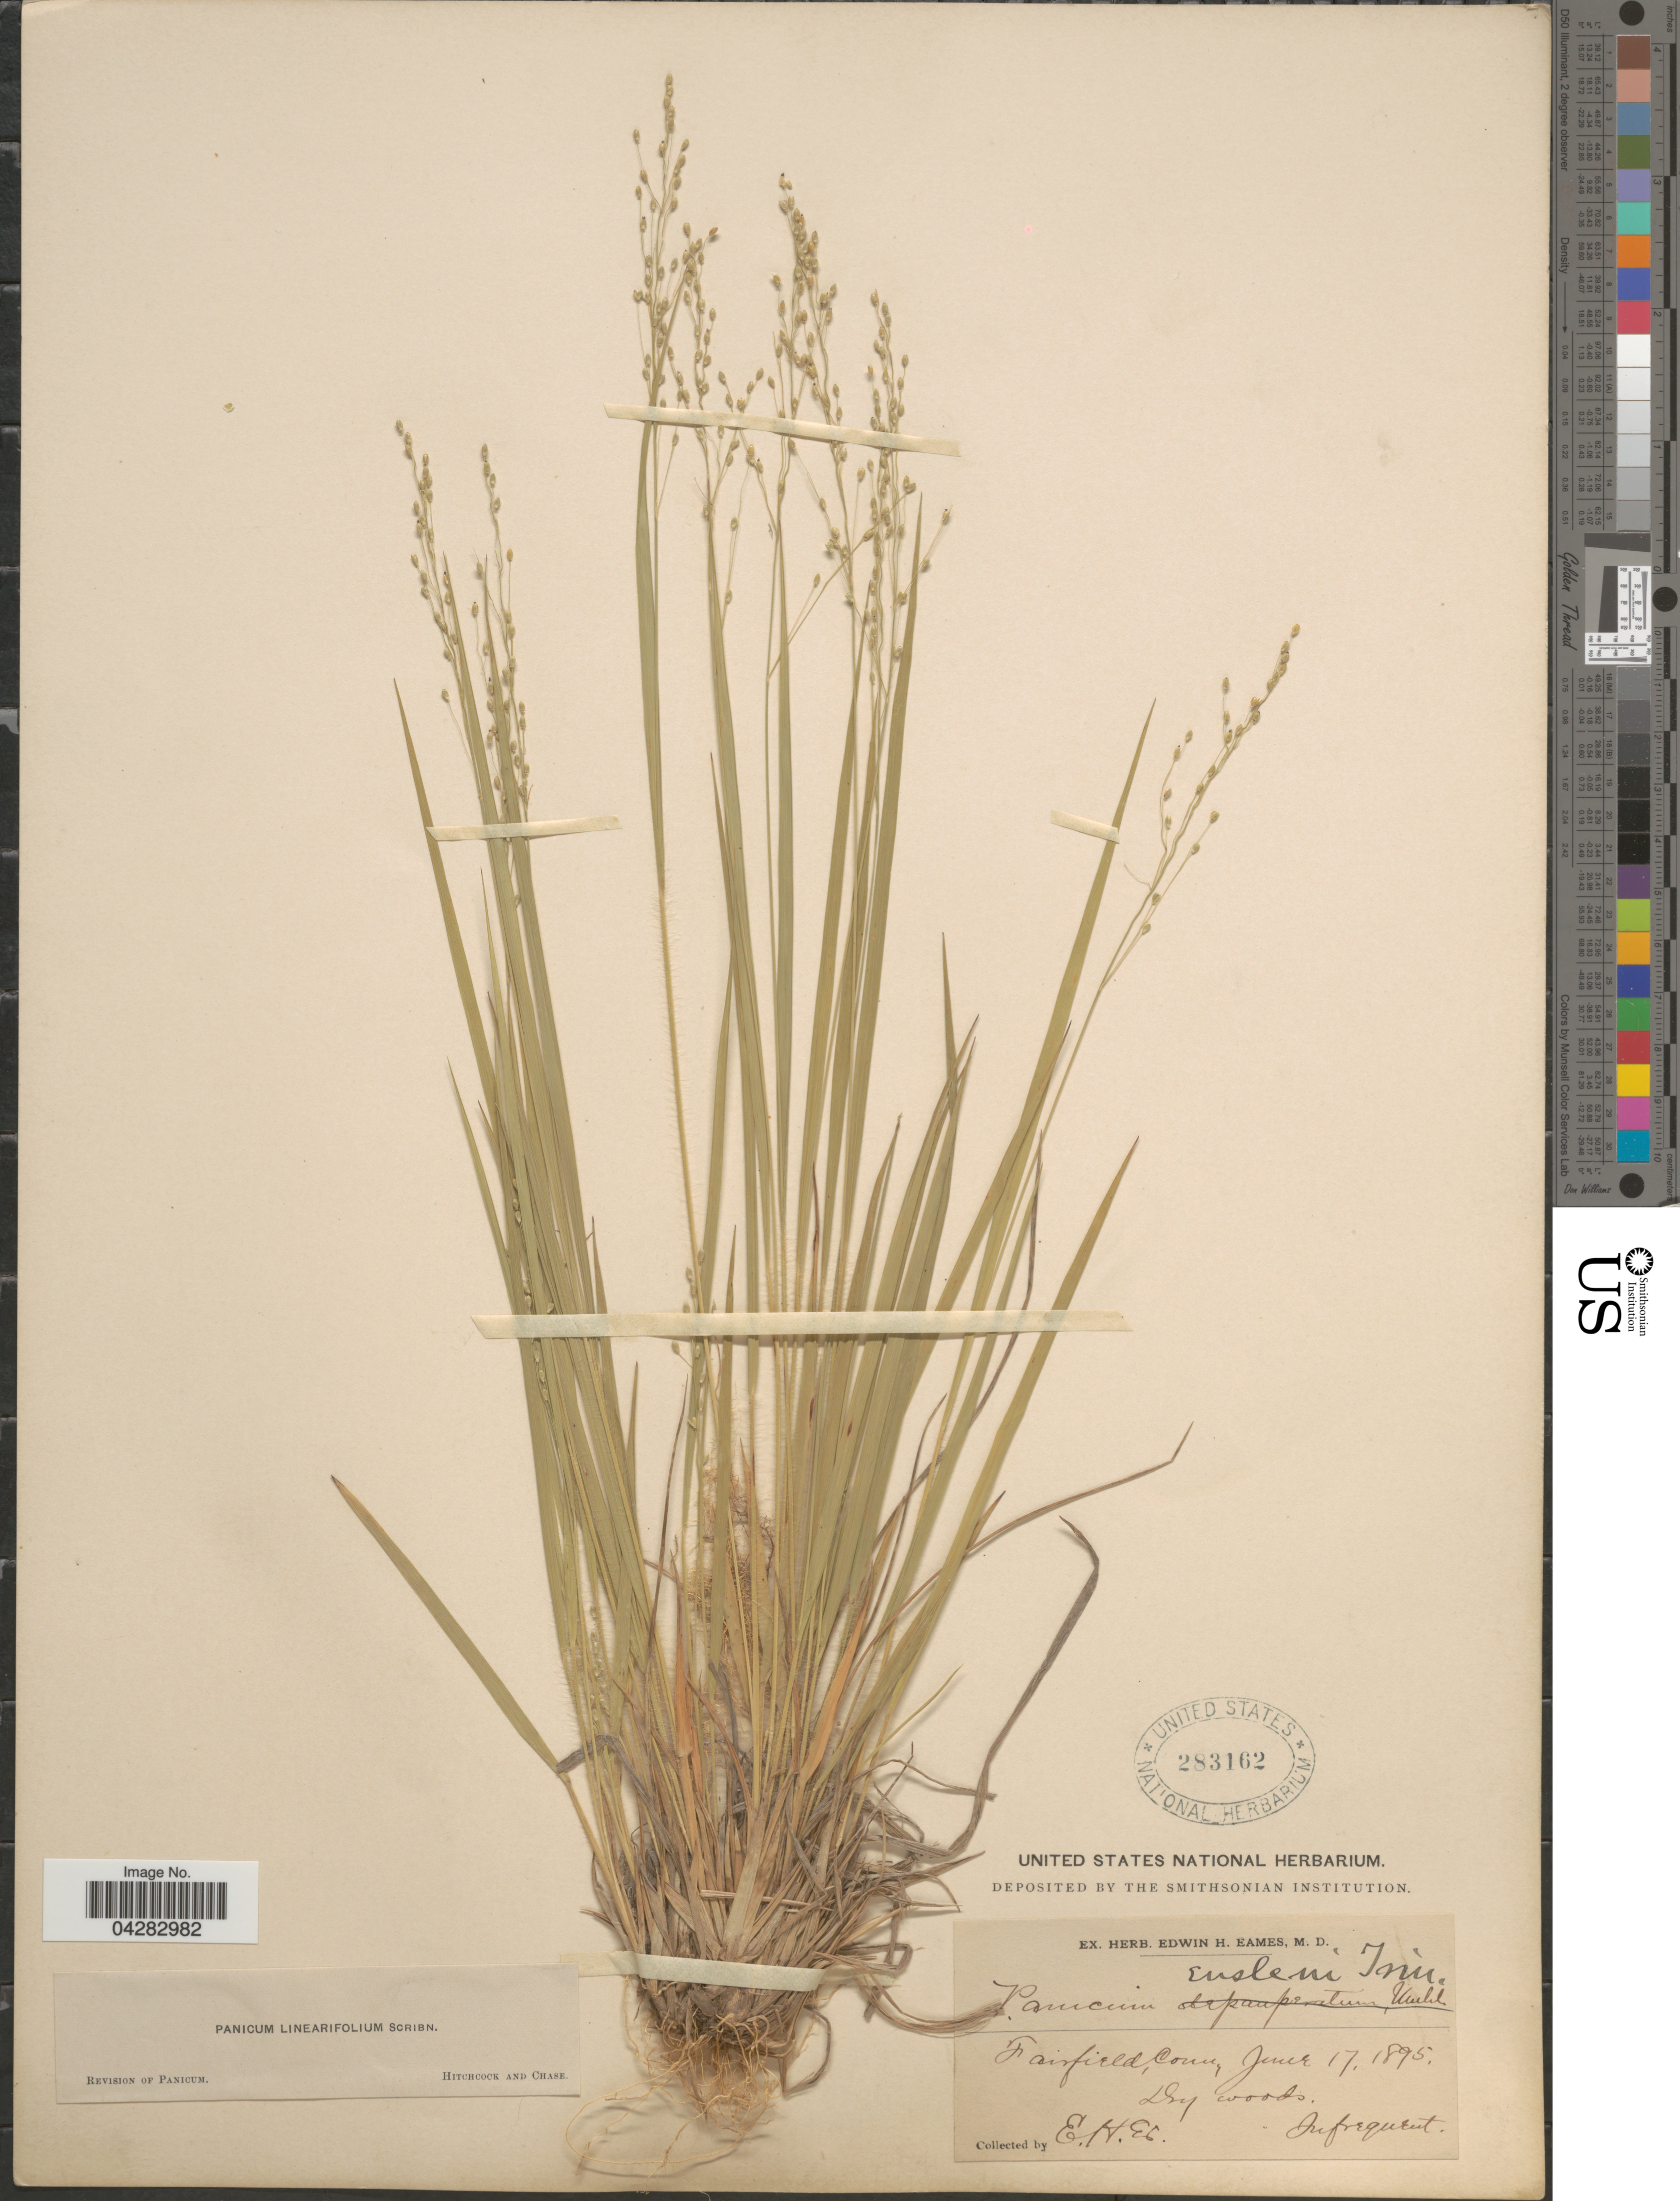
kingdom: Plantae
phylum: Tracheophyta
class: Liliopsida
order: Poales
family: Poaceae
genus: Dichanthelium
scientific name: Dichanthelium linearifolium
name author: (Scribn.) Gould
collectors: E. H. Eames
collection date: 1895-06-17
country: United States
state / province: Connecticut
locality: Fairfield.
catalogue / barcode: US 283162